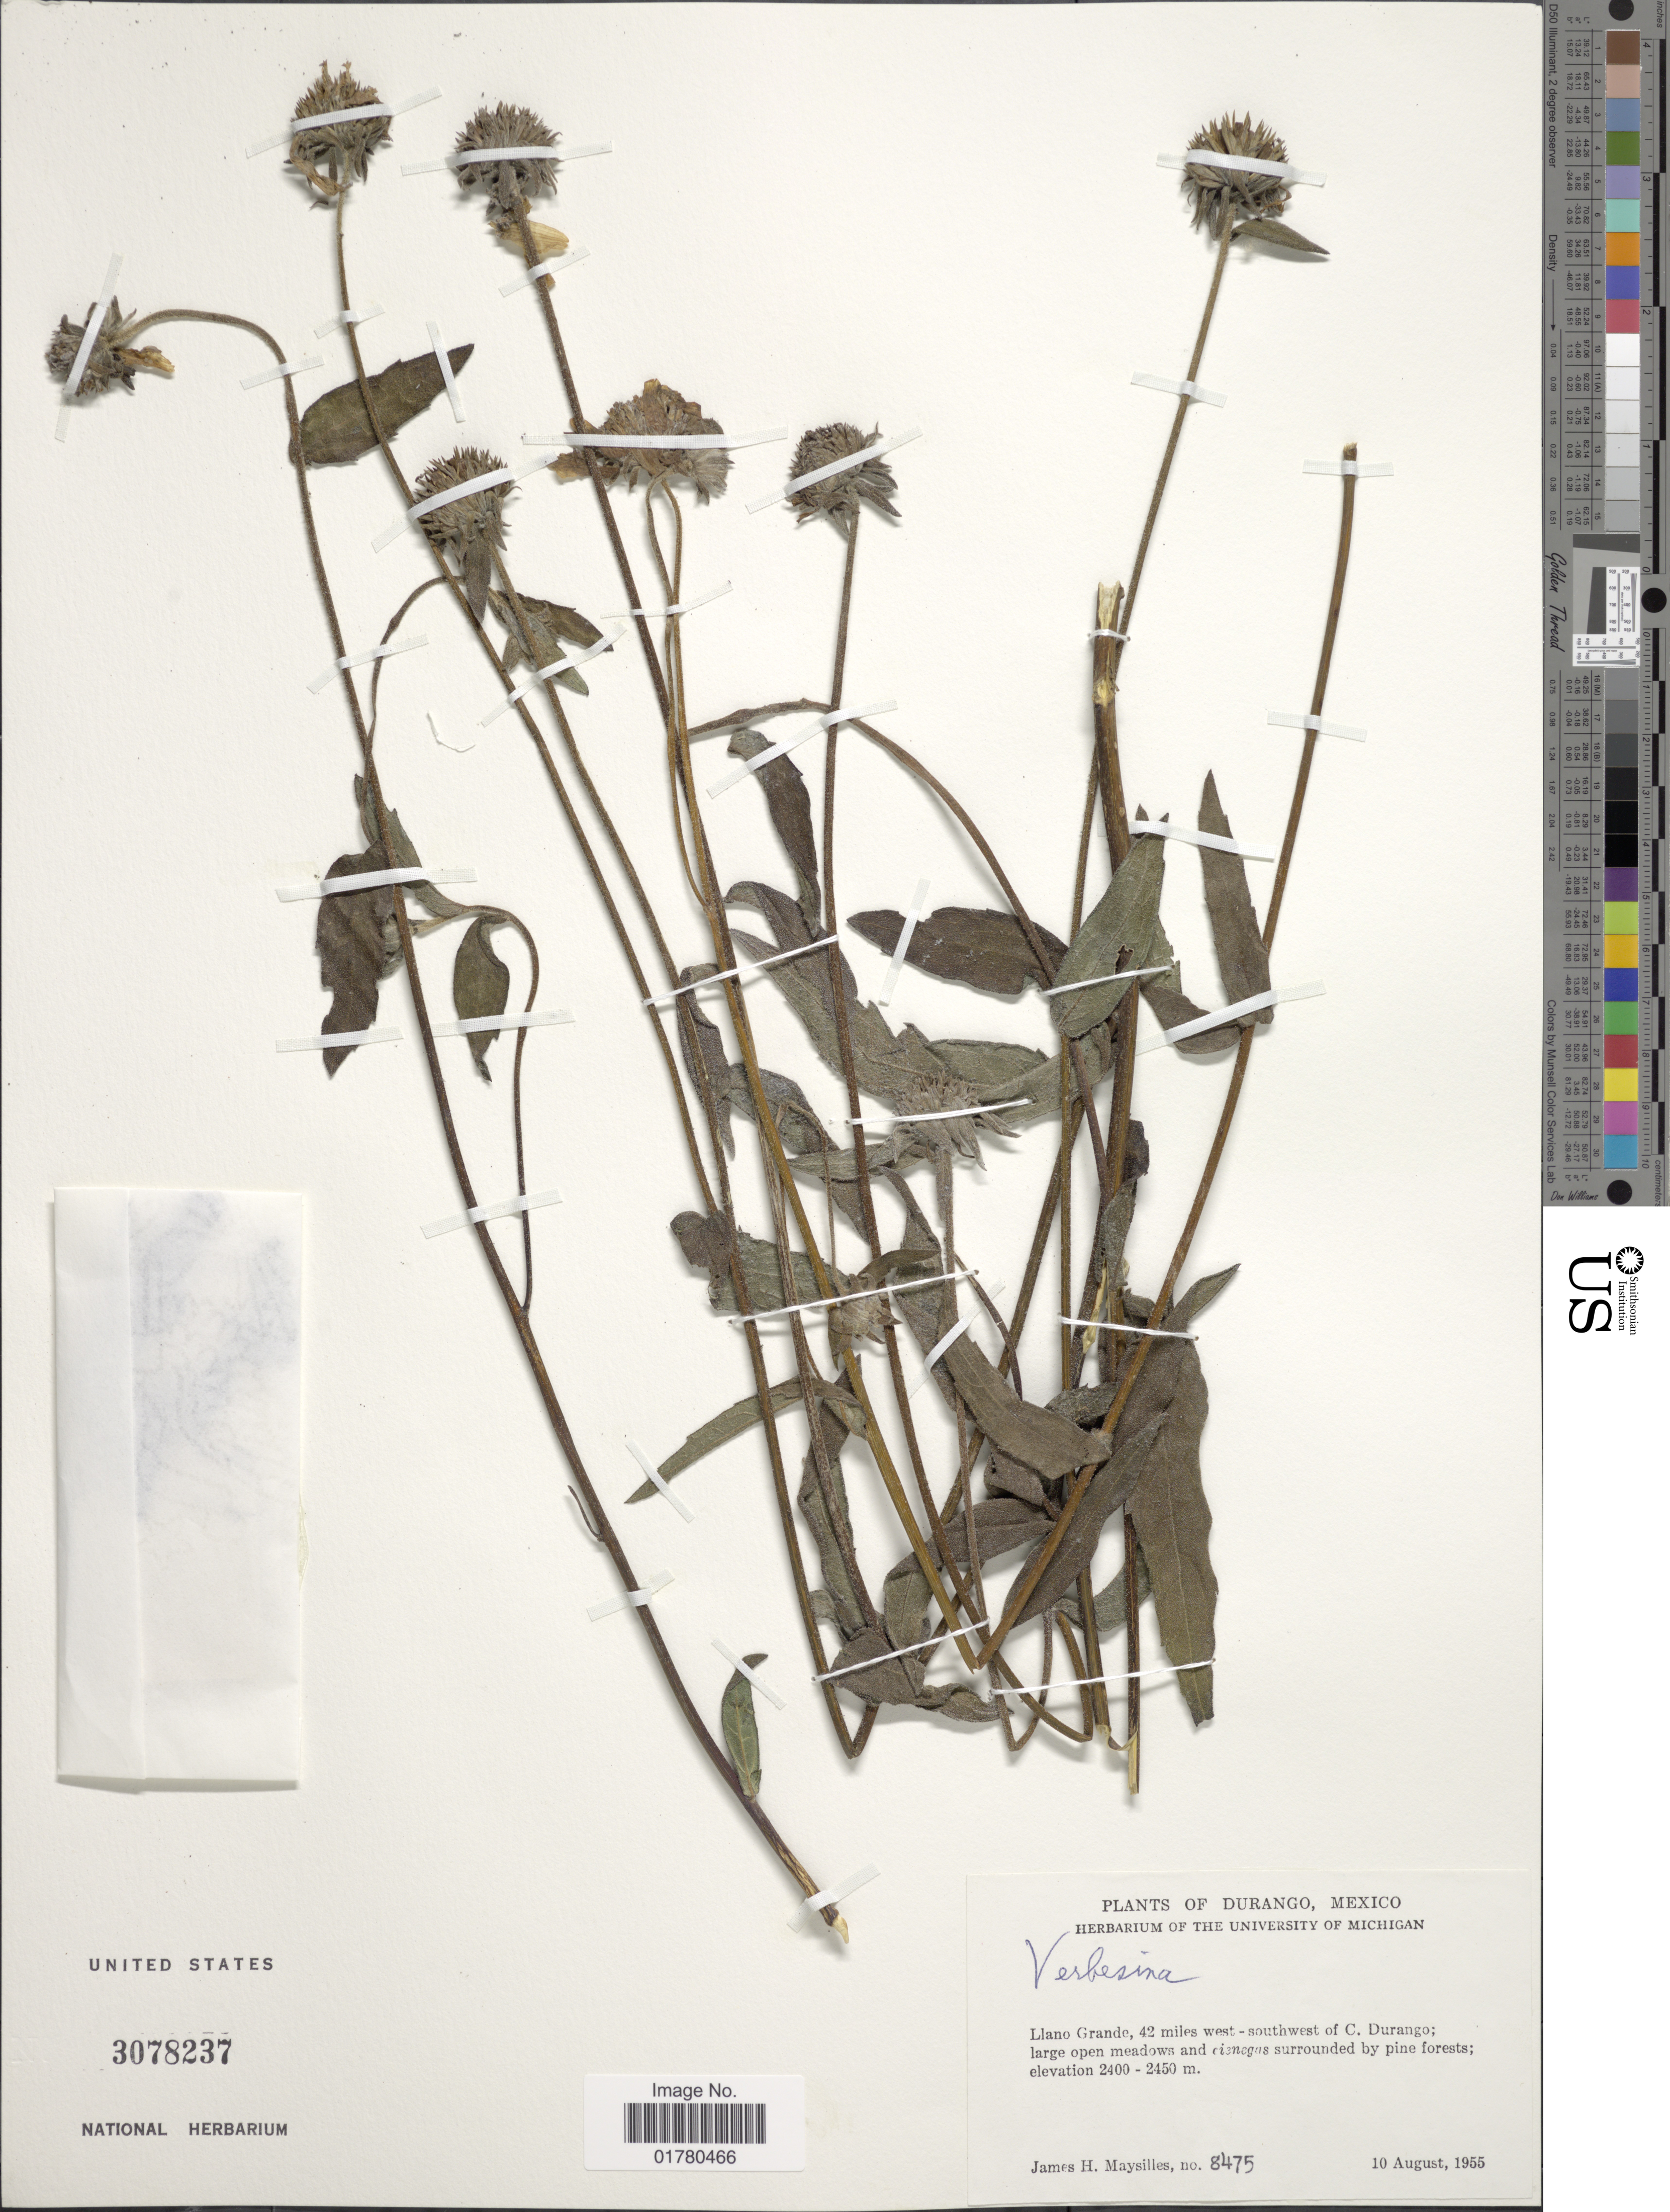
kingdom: Plantae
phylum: Tracheophyta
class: Magnoliopsida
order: Asterales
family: Asteraceae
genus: Verbesina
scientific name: Verbesina sp.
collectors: J. Maysilles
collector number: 8475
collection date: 1955-08-10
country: Mexico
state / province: Durango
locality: Llano Grande, 42 miles west-southwest of C. Durango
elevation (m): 2400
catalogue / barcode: US 3078237